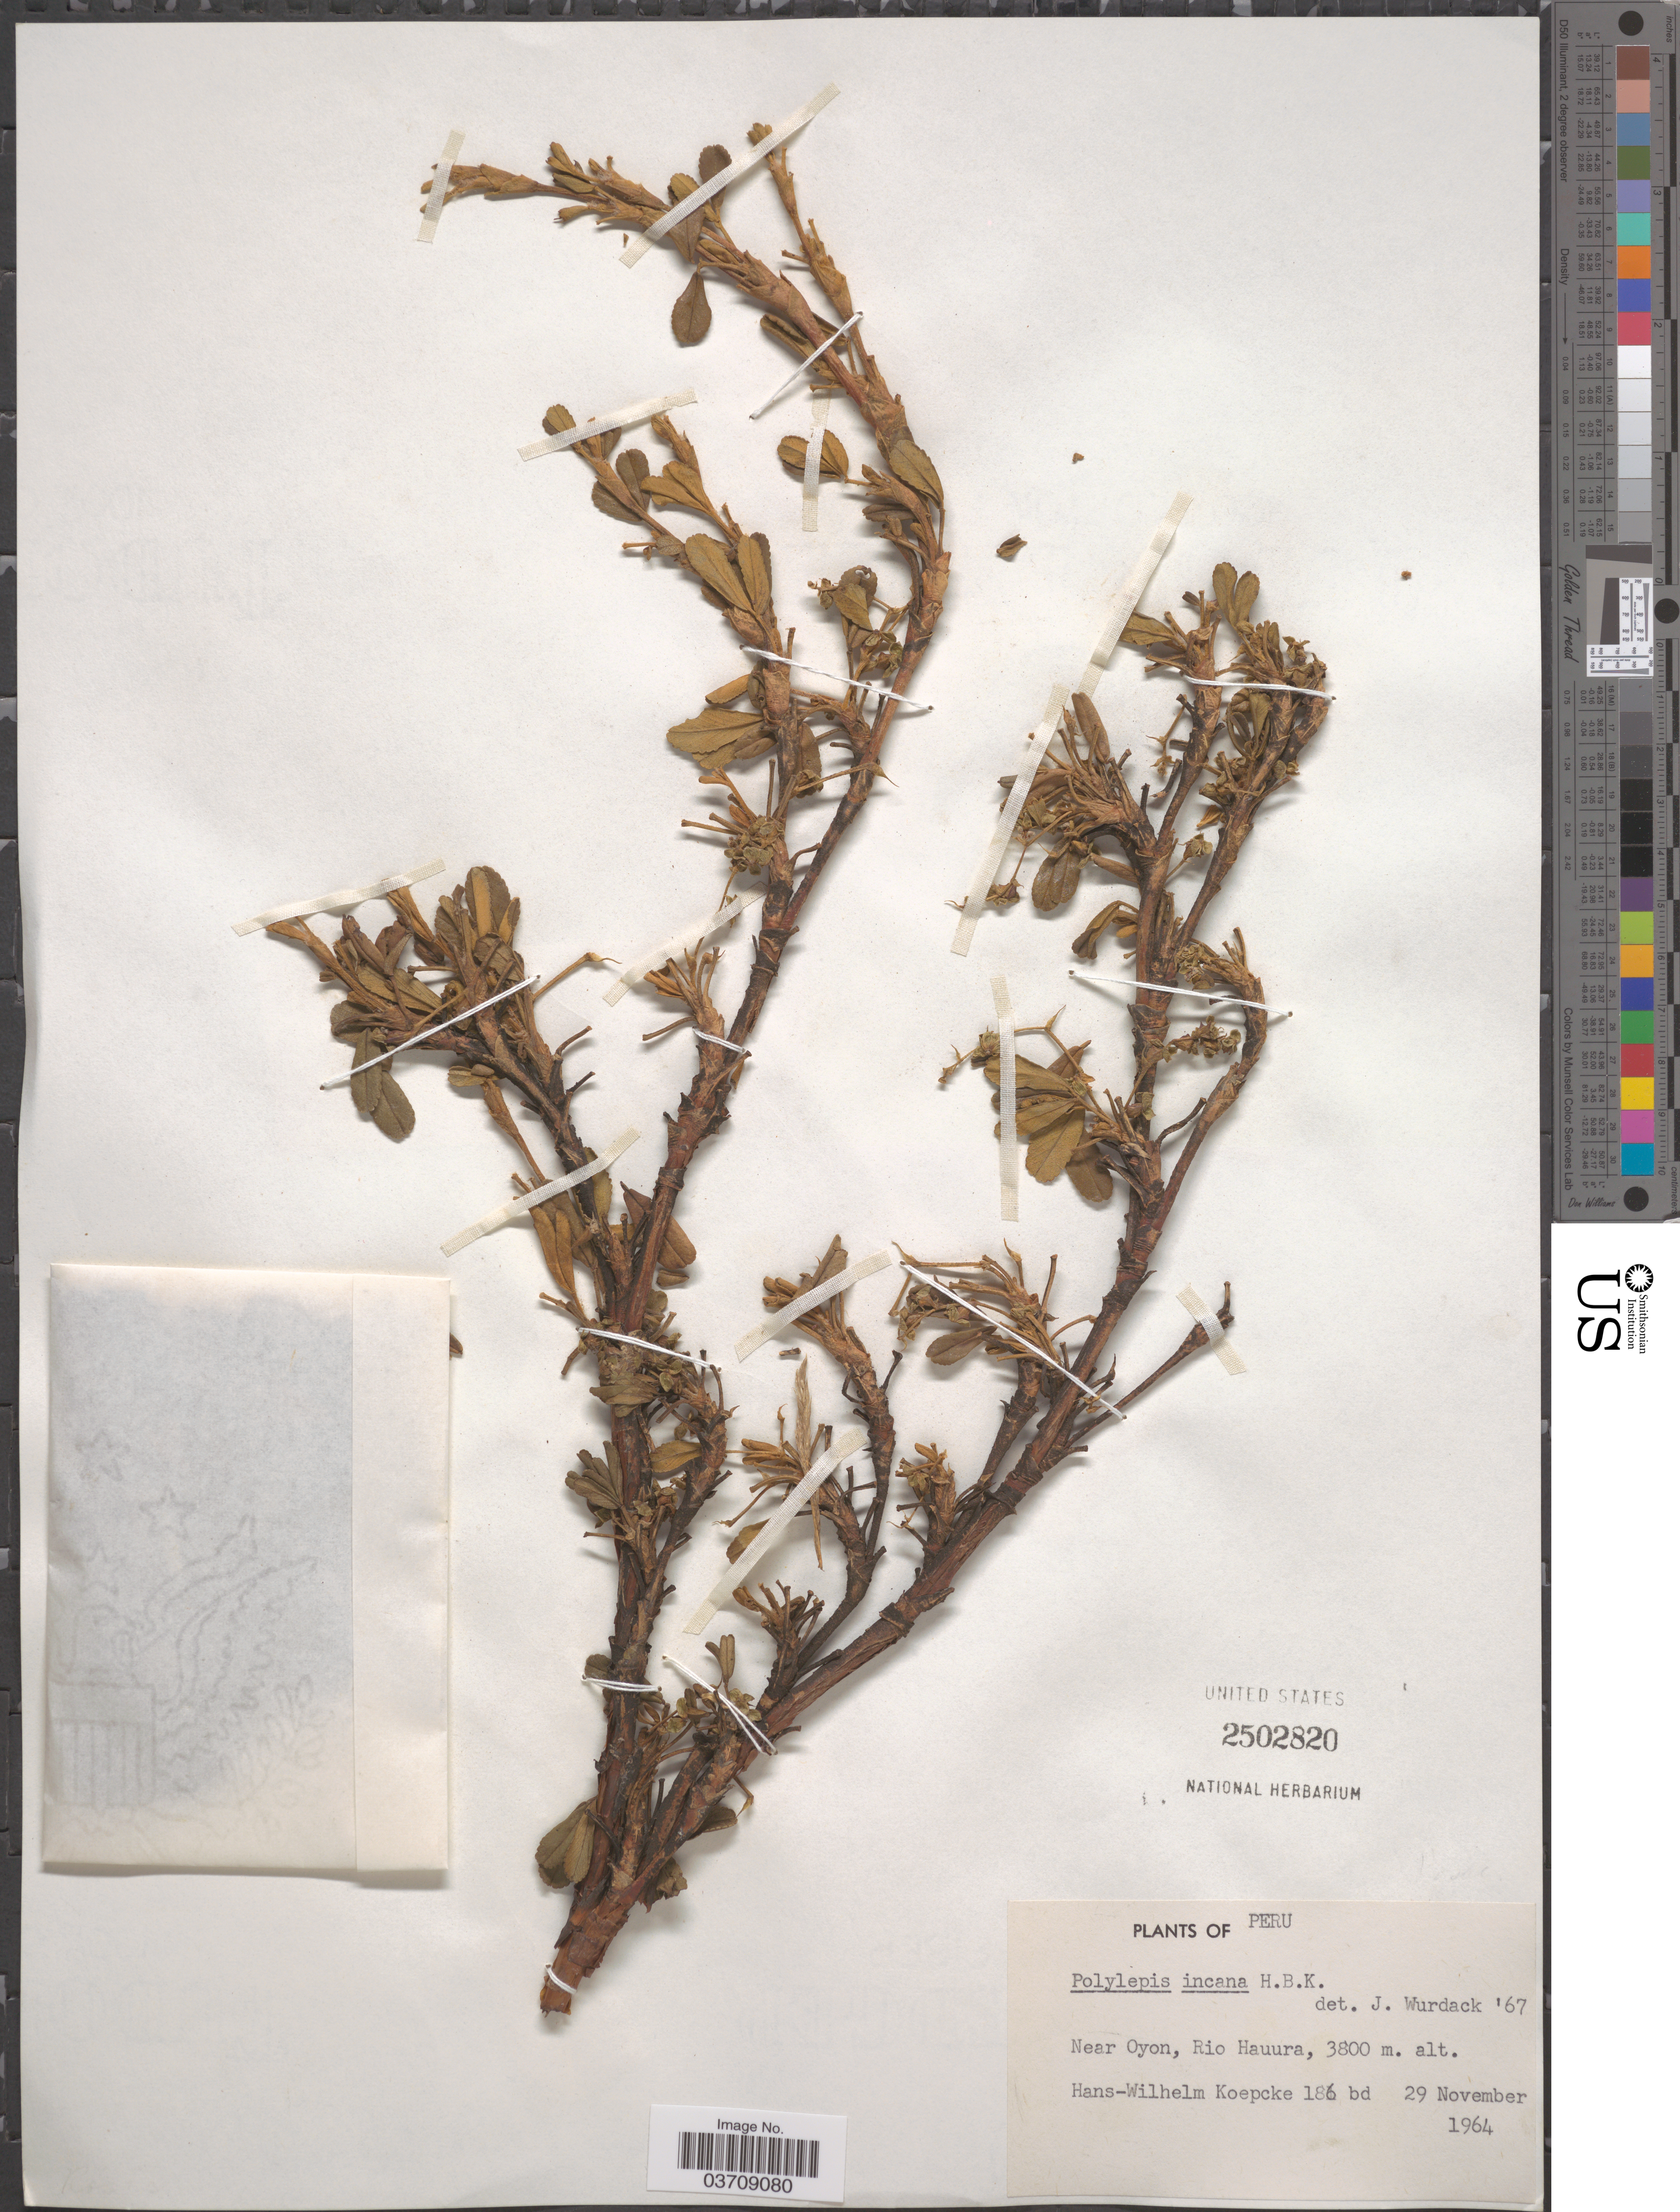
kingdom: Plantae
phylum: Tracheophyta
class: Magnoliopsida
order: Rosales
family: Rosaceae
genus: Polylepis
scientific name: Polylepis incana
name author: Kunth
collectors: H. Koepcke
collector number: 186bd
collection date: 1964-11-29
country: Peru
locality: Near Oyon, Rio Hauura.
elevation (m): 3800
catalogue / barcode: US 2502820